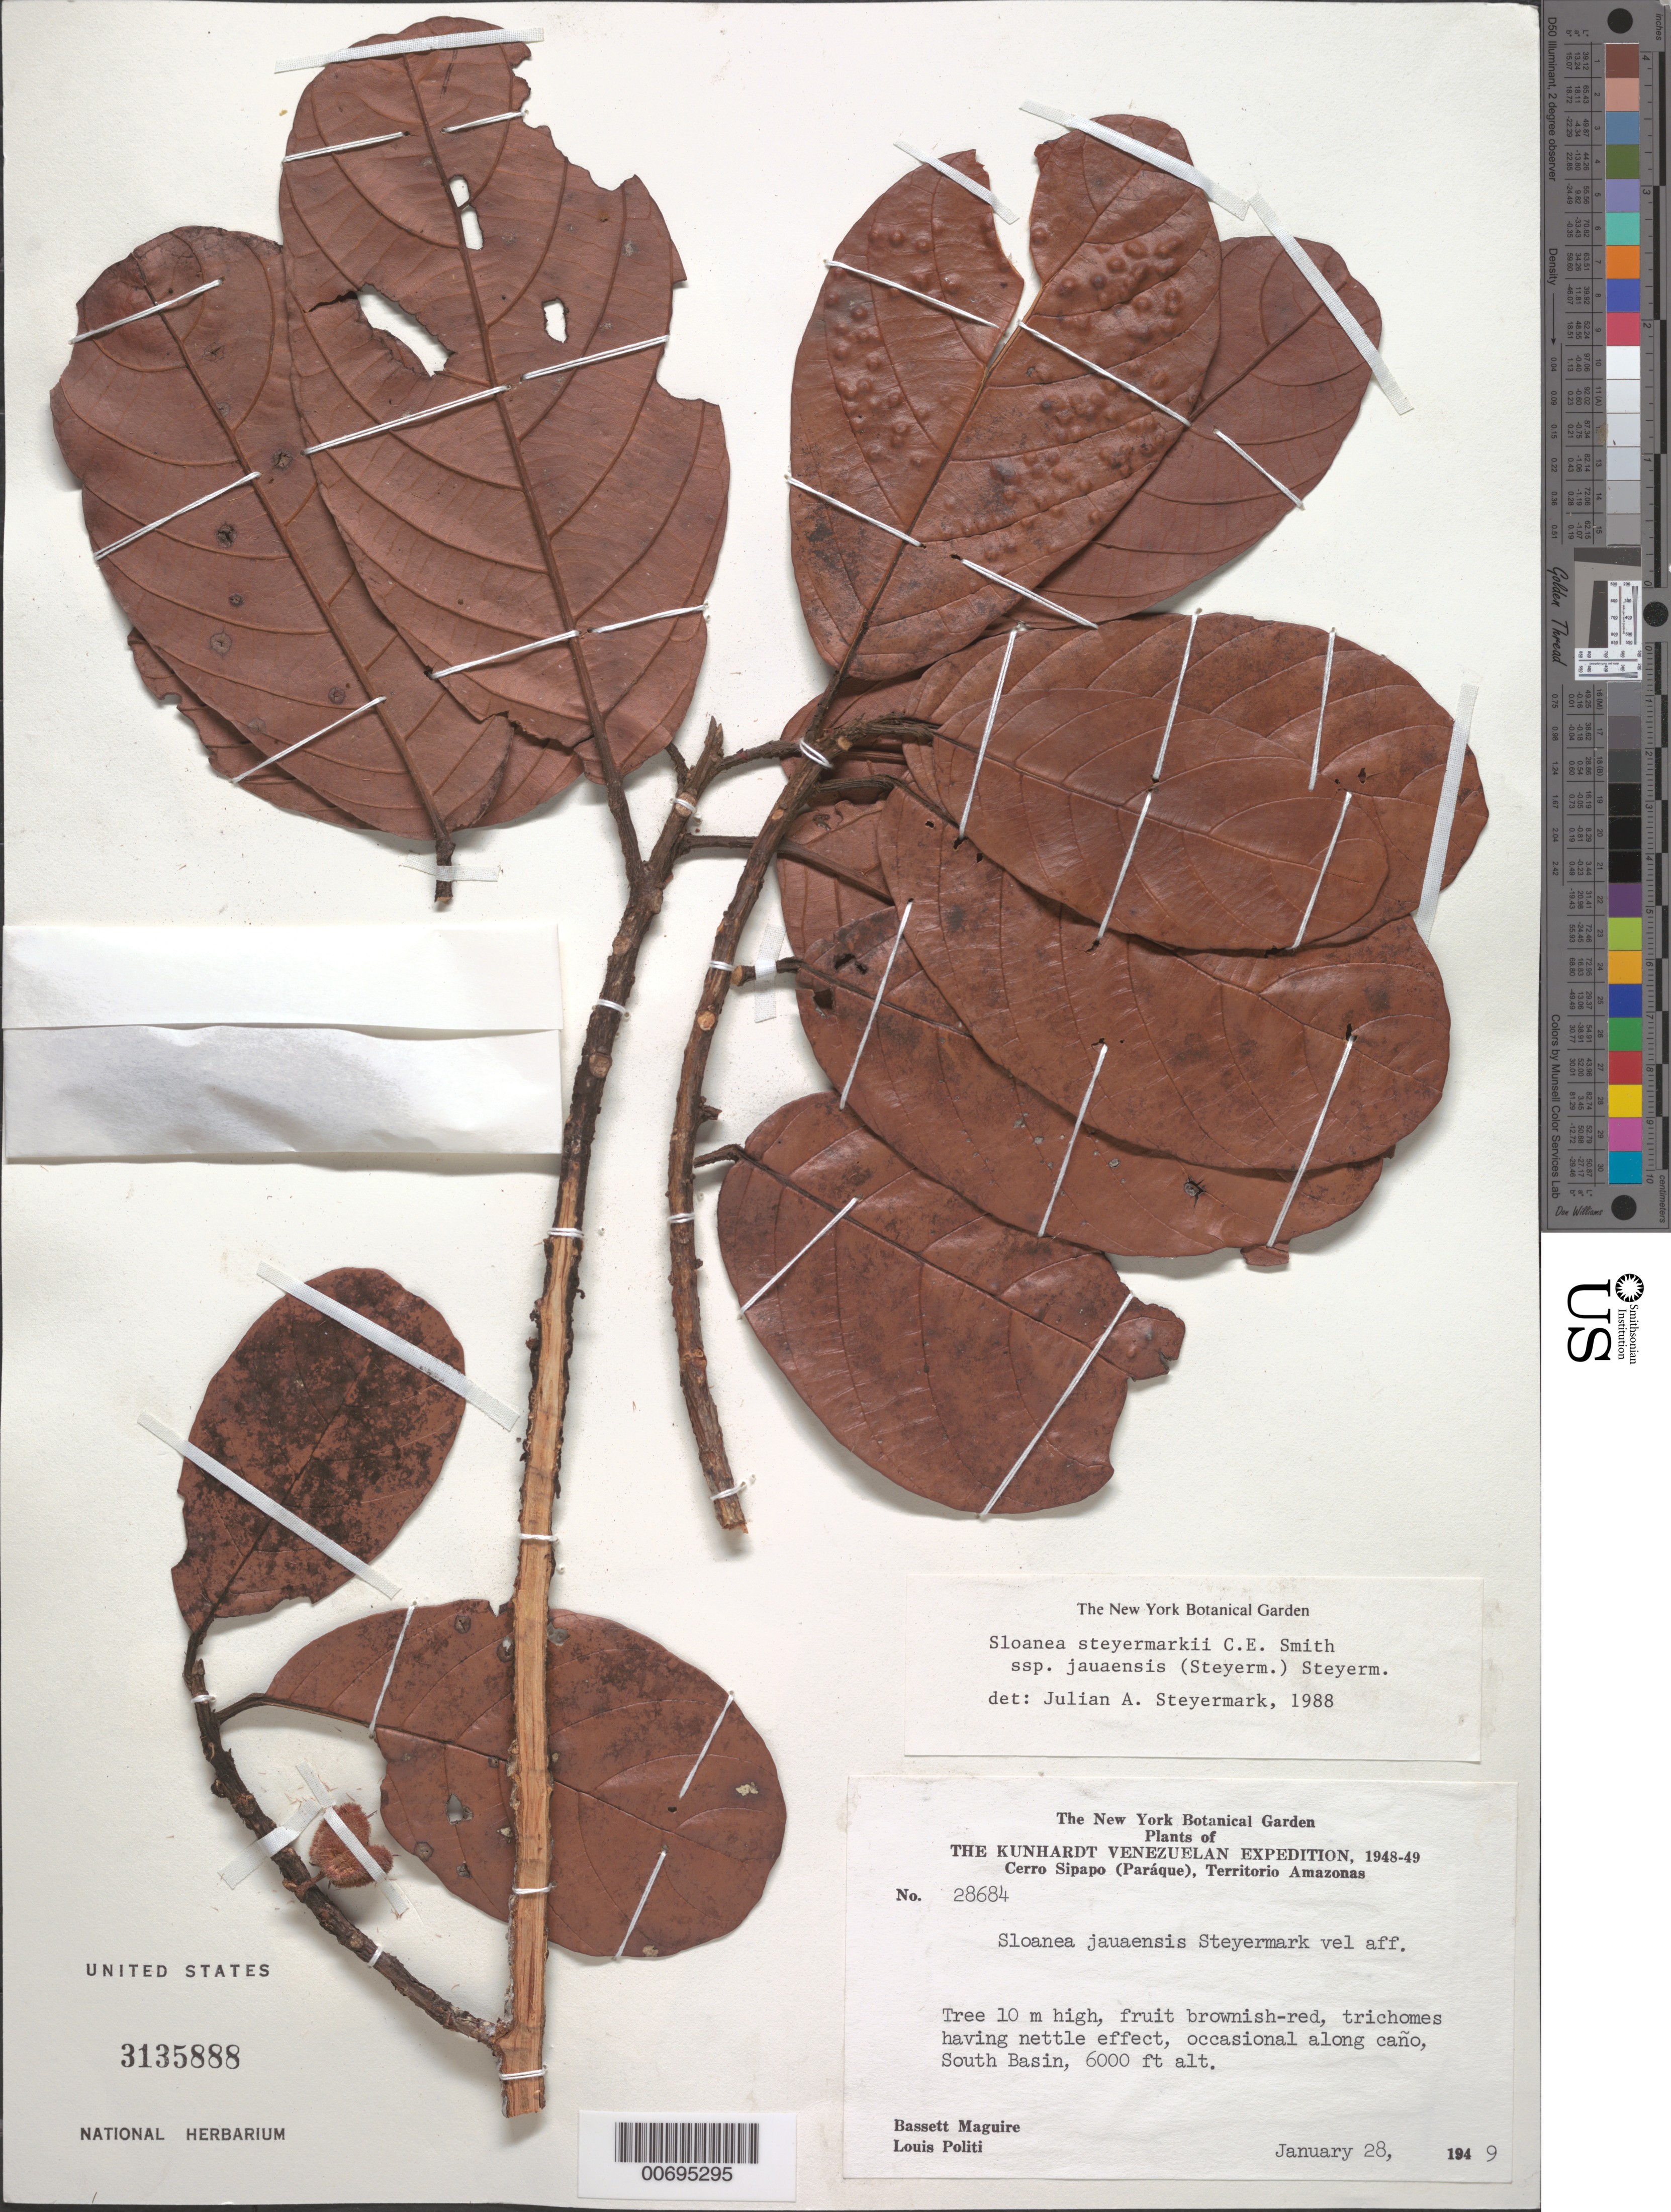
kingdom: Plantae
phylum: Tracheophyta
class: Magnoliopsida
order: Oxalidales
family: Elaeocarpaceae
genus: Sloanea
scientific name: Sloanea steyermarkii subsp. jauaensis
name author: (Steyerm.) Steyerm.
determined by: Steyermark, Julian A., (VEN)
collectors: B. Maguire & L. Politi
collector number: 28684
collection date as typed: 28-Jan-49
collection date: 1949-01-28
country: Venezuela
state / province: Amazonas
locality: Cerro Sipapo (Paráque), South Basin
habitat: Along caño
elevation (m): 1800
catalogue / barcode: US 3135888